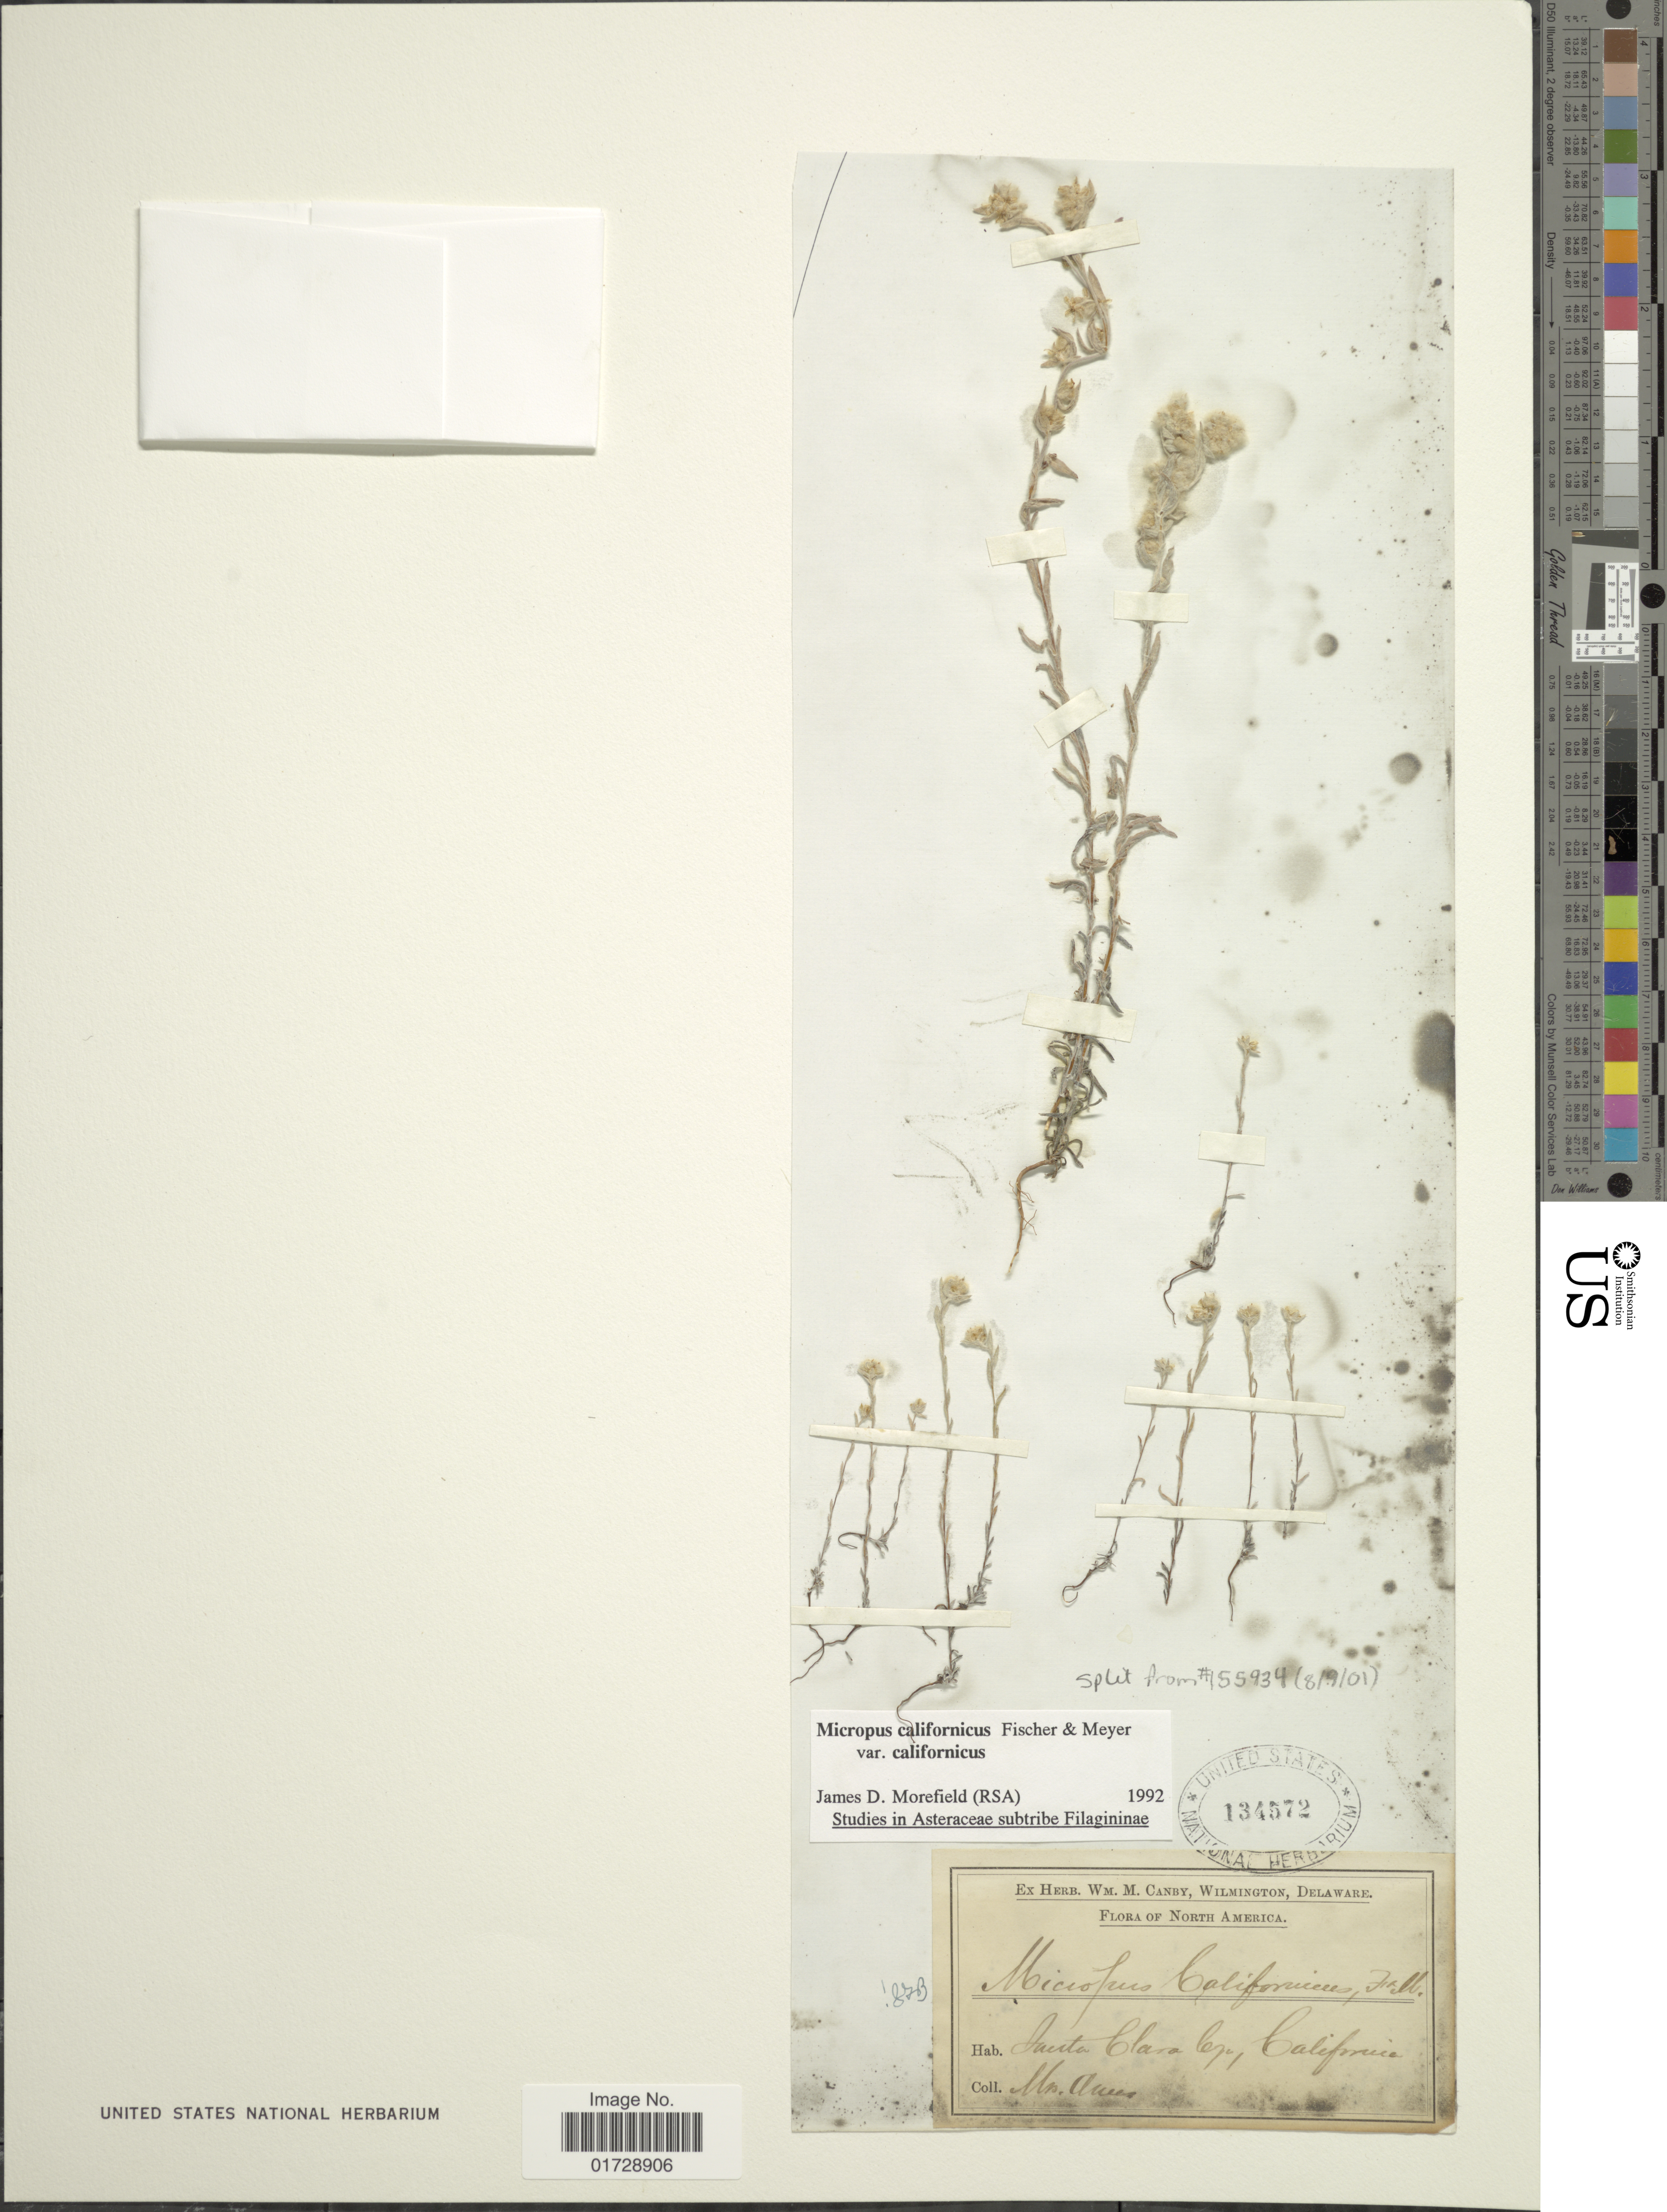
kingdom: Plantae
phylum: Tracheophyta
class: Magnoliopsida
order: Asterales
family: Asteraceae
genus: Micropus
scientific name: Micropus californicus var. californicus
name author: Fisch. & C.A. Mey.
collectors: -- Ames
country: United States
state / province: California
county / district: Santa Clara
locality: Santa Clara Co.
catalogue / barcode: US 134572